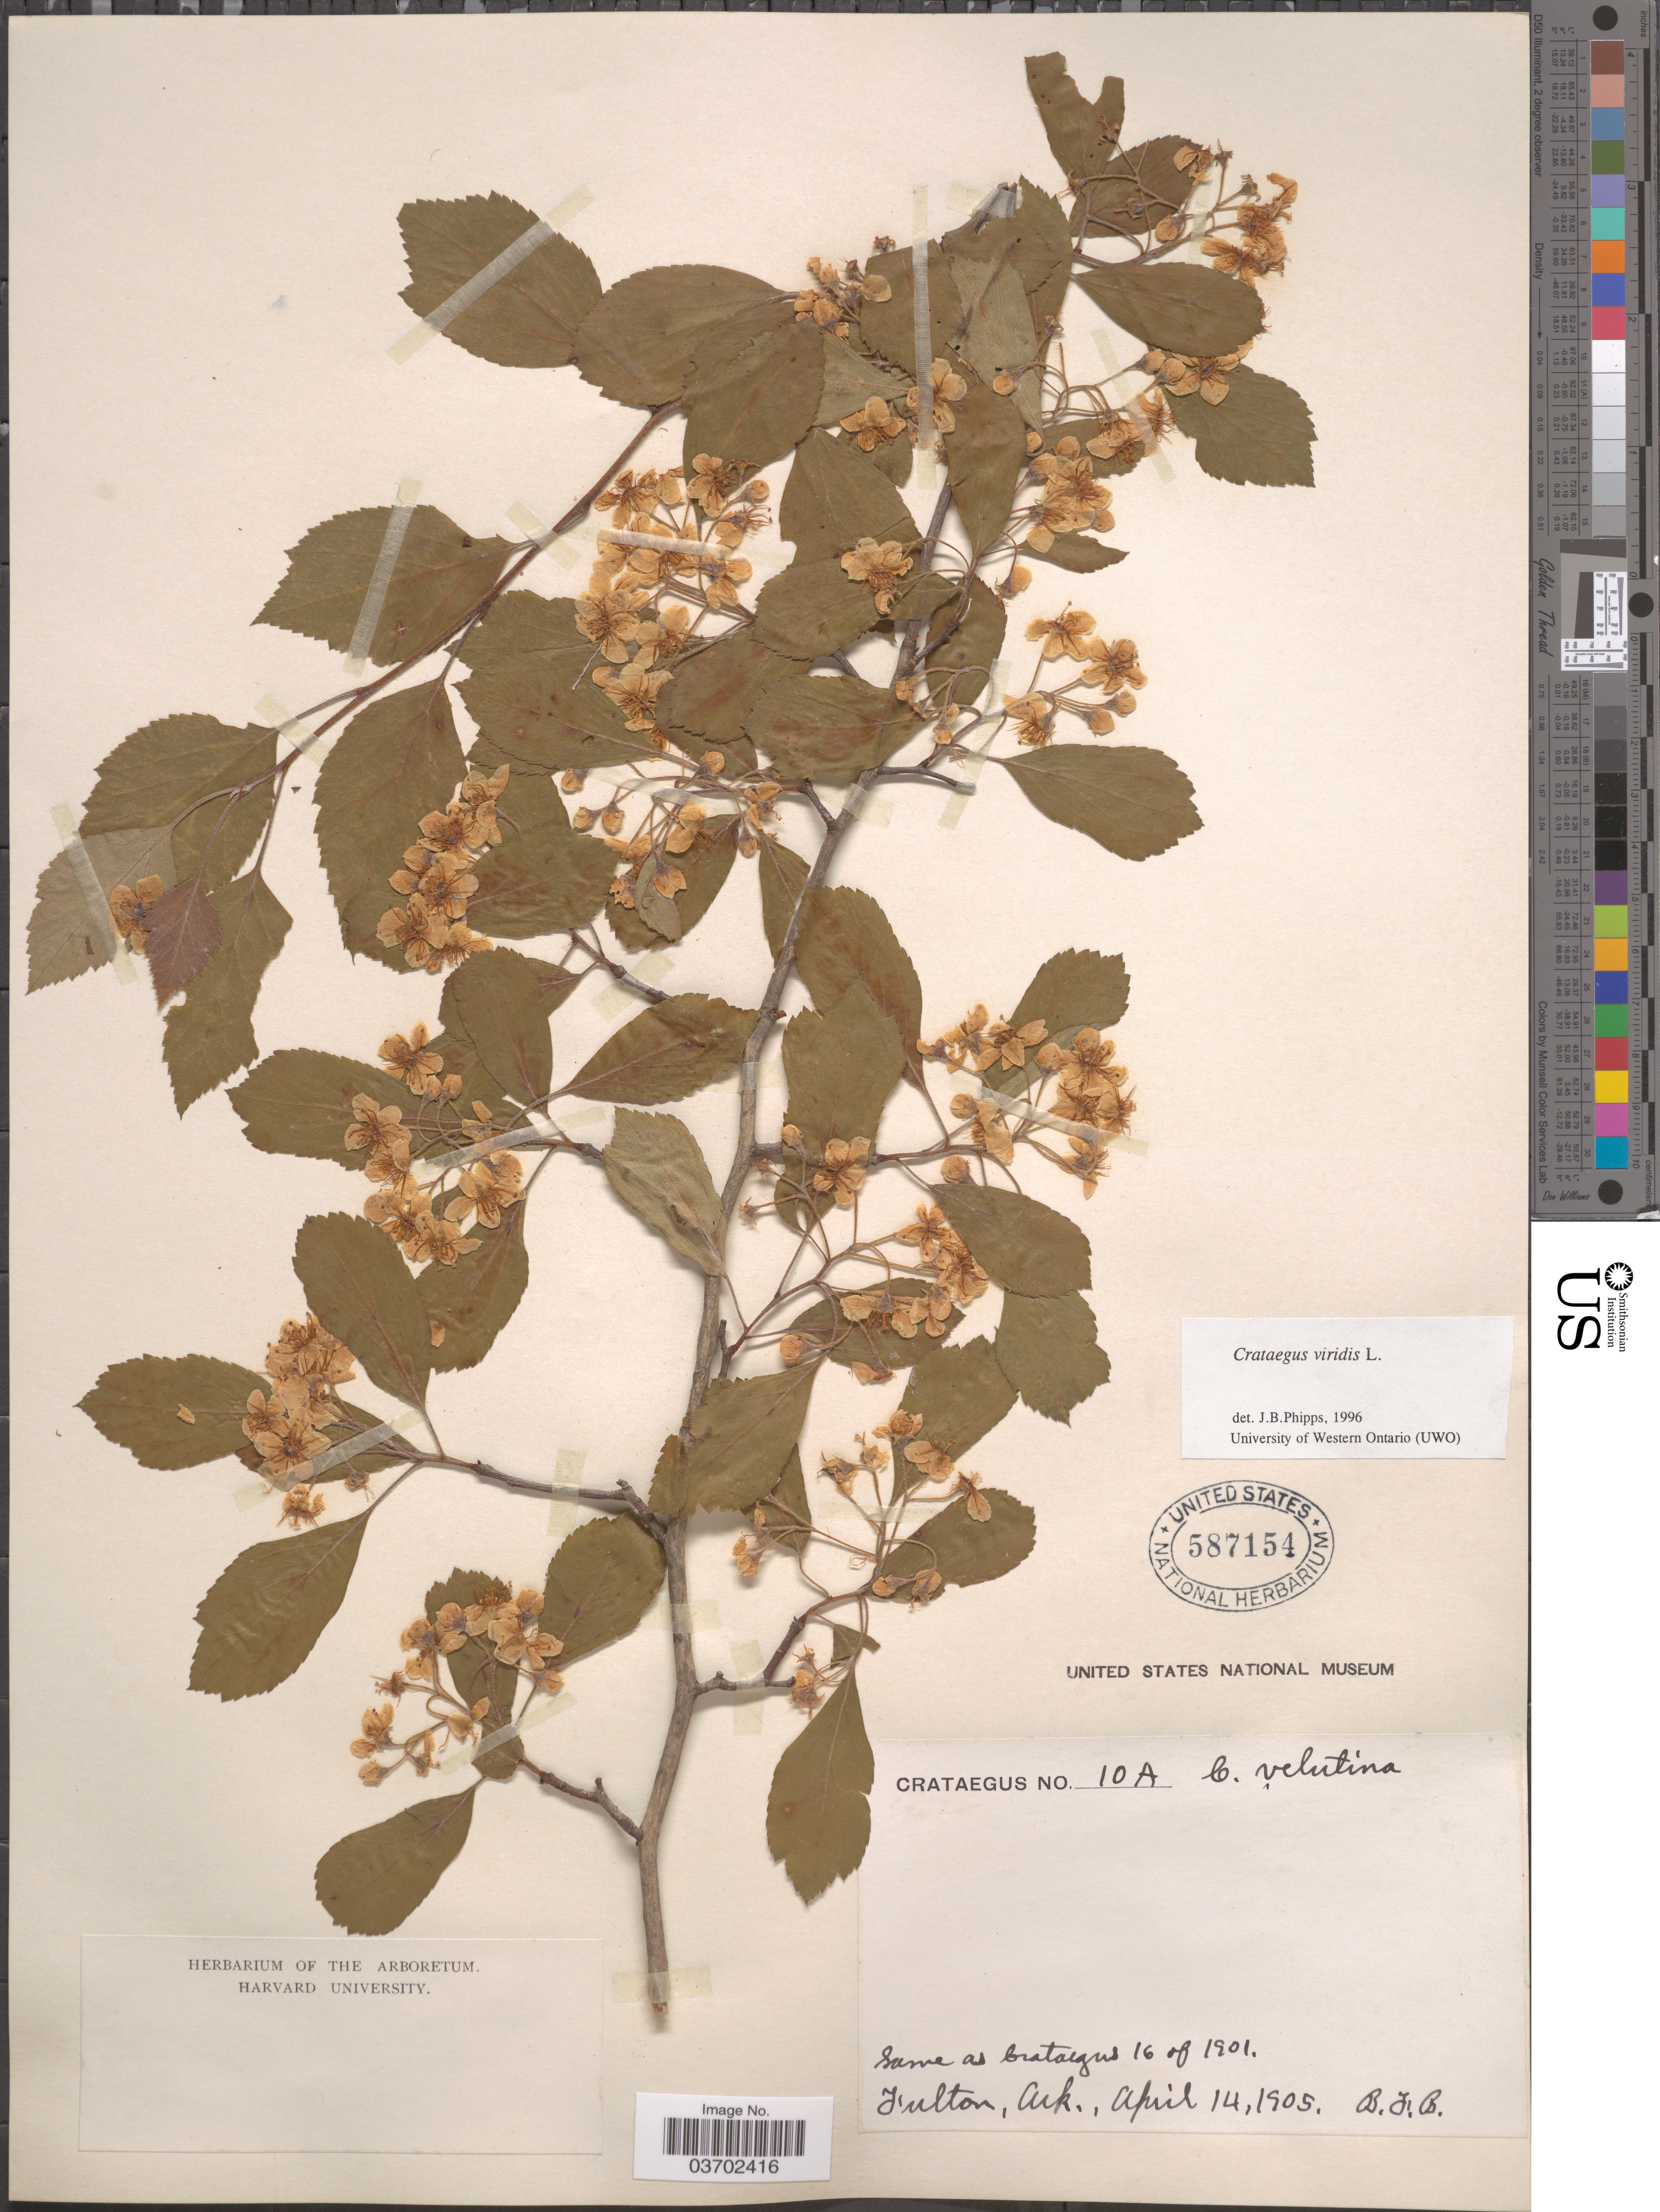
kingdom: Plantae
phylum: Tracheophyta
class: Magnoliopsida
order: Rosales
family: Rosaceae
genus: Crataegus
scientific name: Crataegus viridis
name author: L.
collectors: B. F. B.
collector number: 10A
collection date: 1905-04-14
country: United States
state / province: Arkansas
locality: Fulton.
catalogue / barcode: US 587154